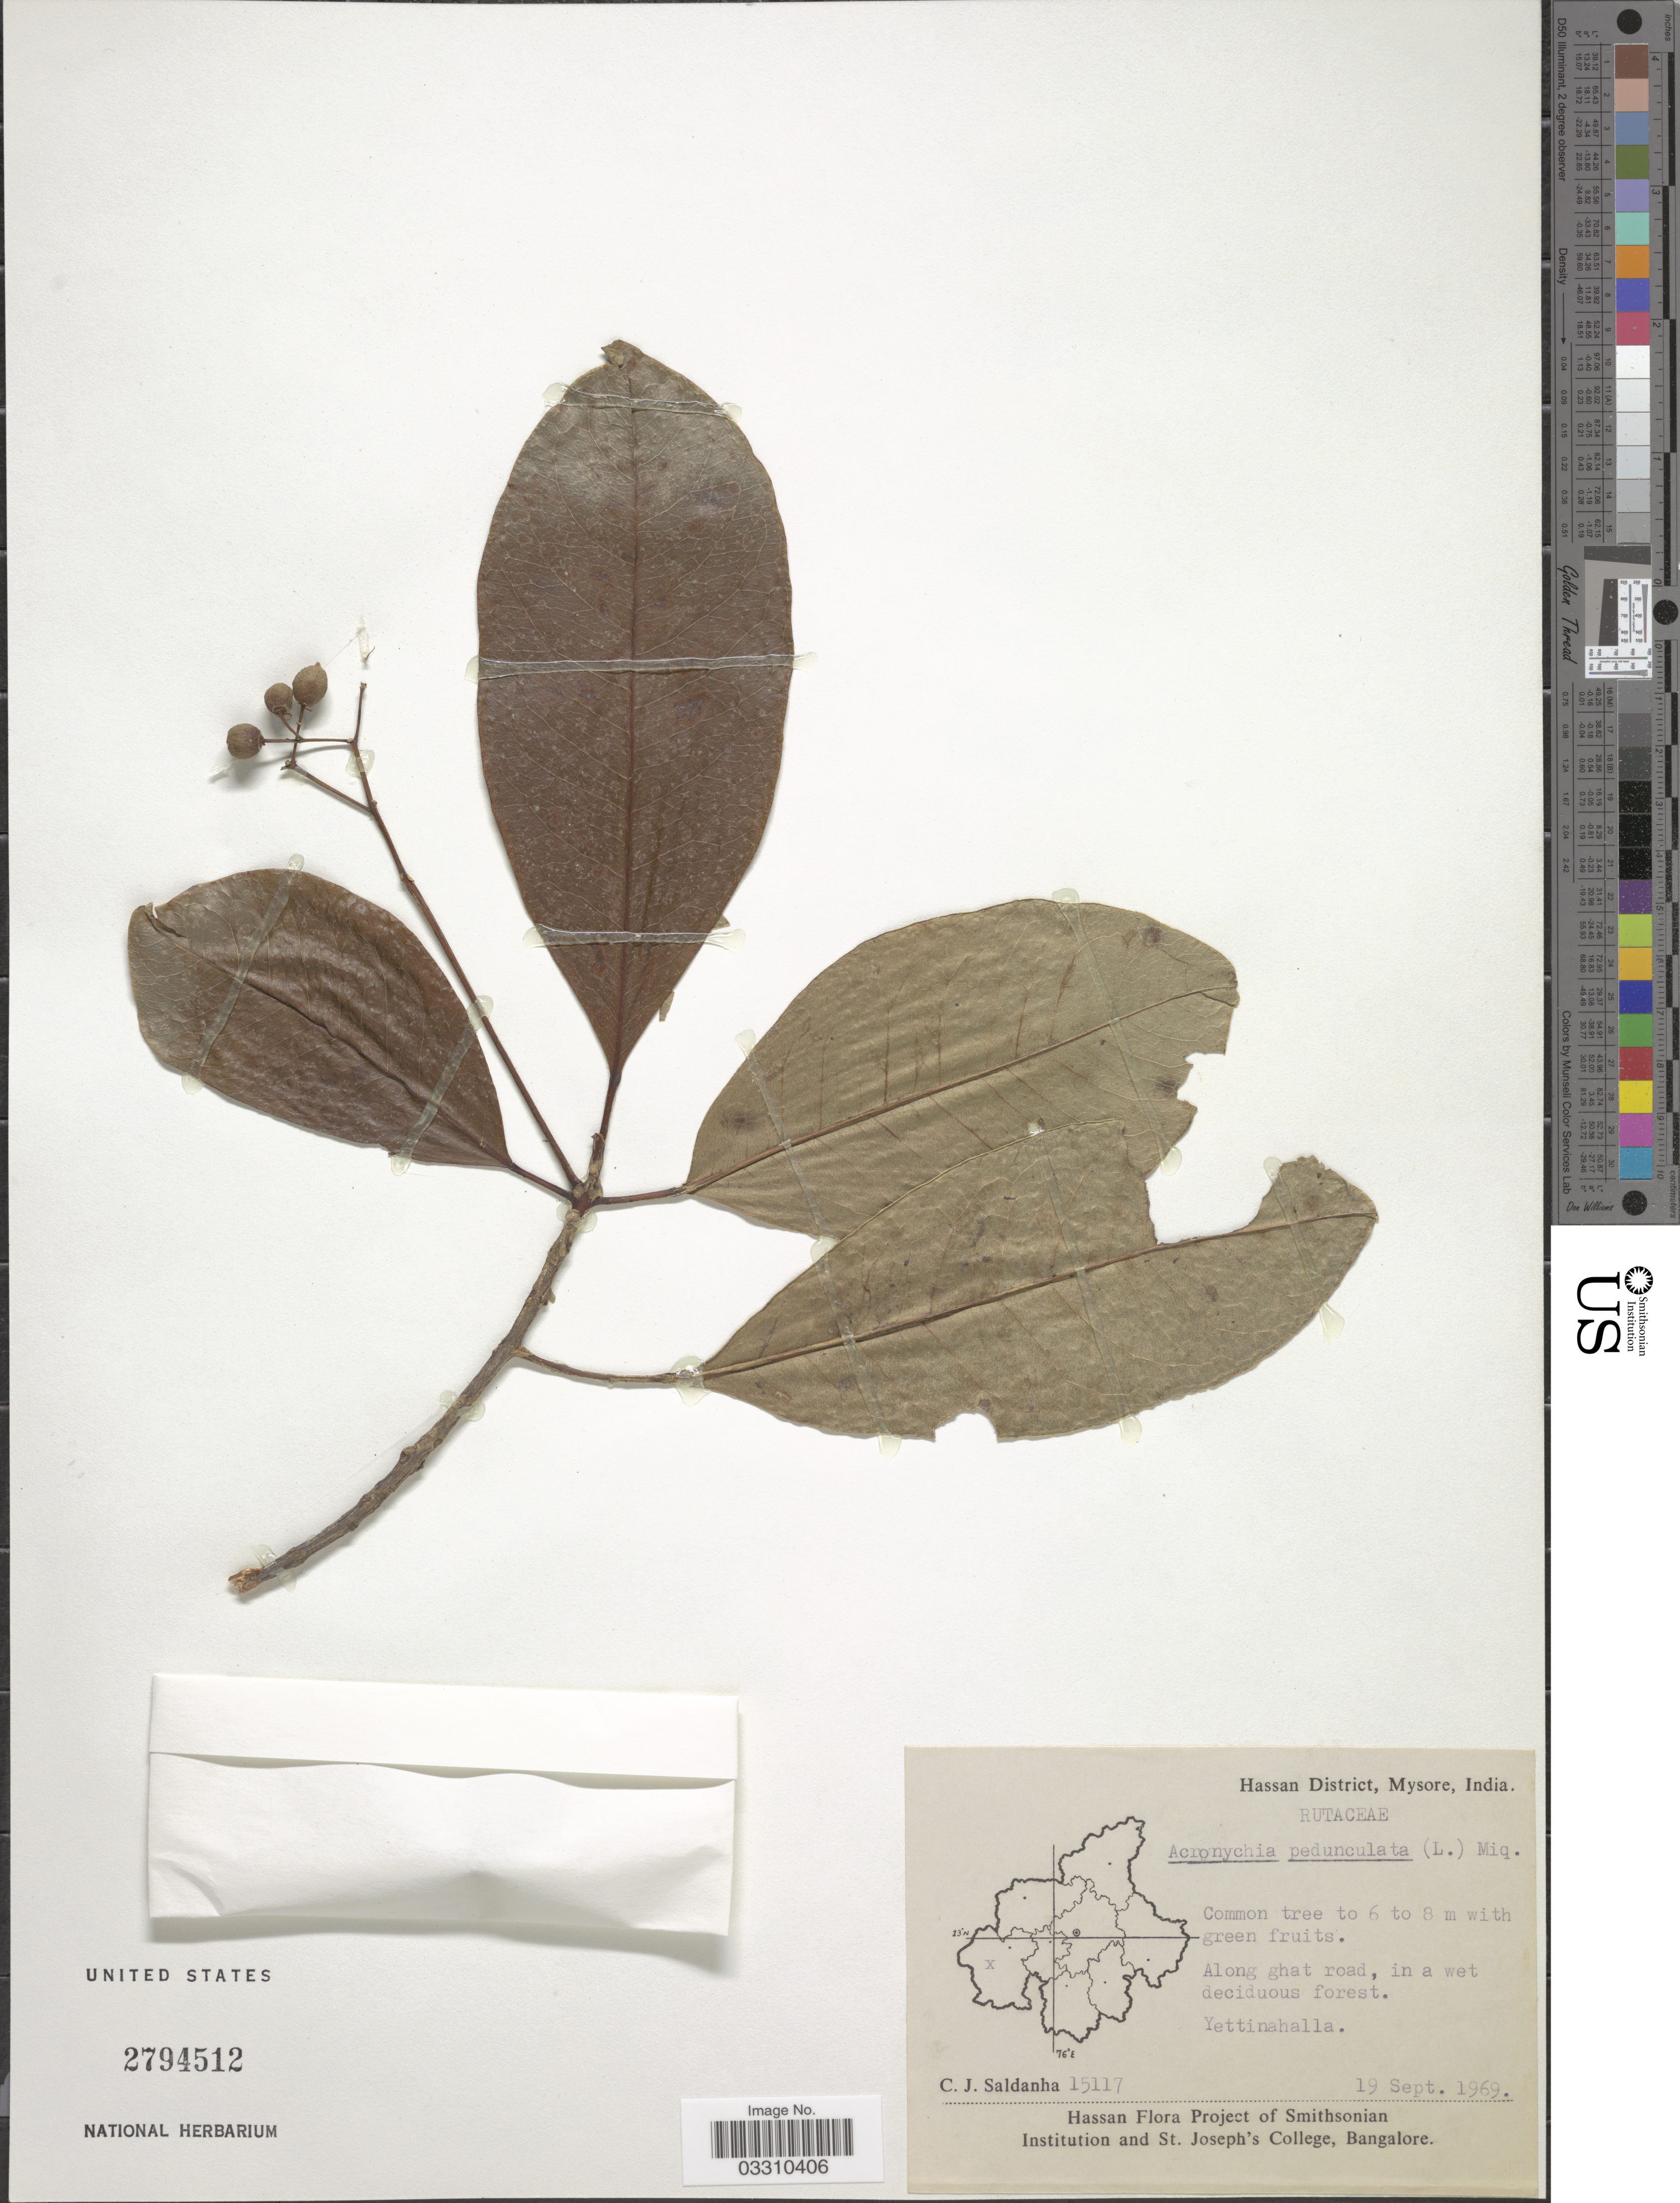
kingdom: Plantae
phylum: Tracheophyta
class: Magnoliopsida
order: Sapindales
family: Rutaceae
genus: Acronychia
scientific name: Acronychia pedunculata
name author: (L.) Miq.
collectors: C. J. Saldanha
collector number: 15117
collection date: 1969-09-19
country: India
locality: Hassan District, Mysore, Along ghat road, Yettinahalla.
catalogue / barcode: US 2794512